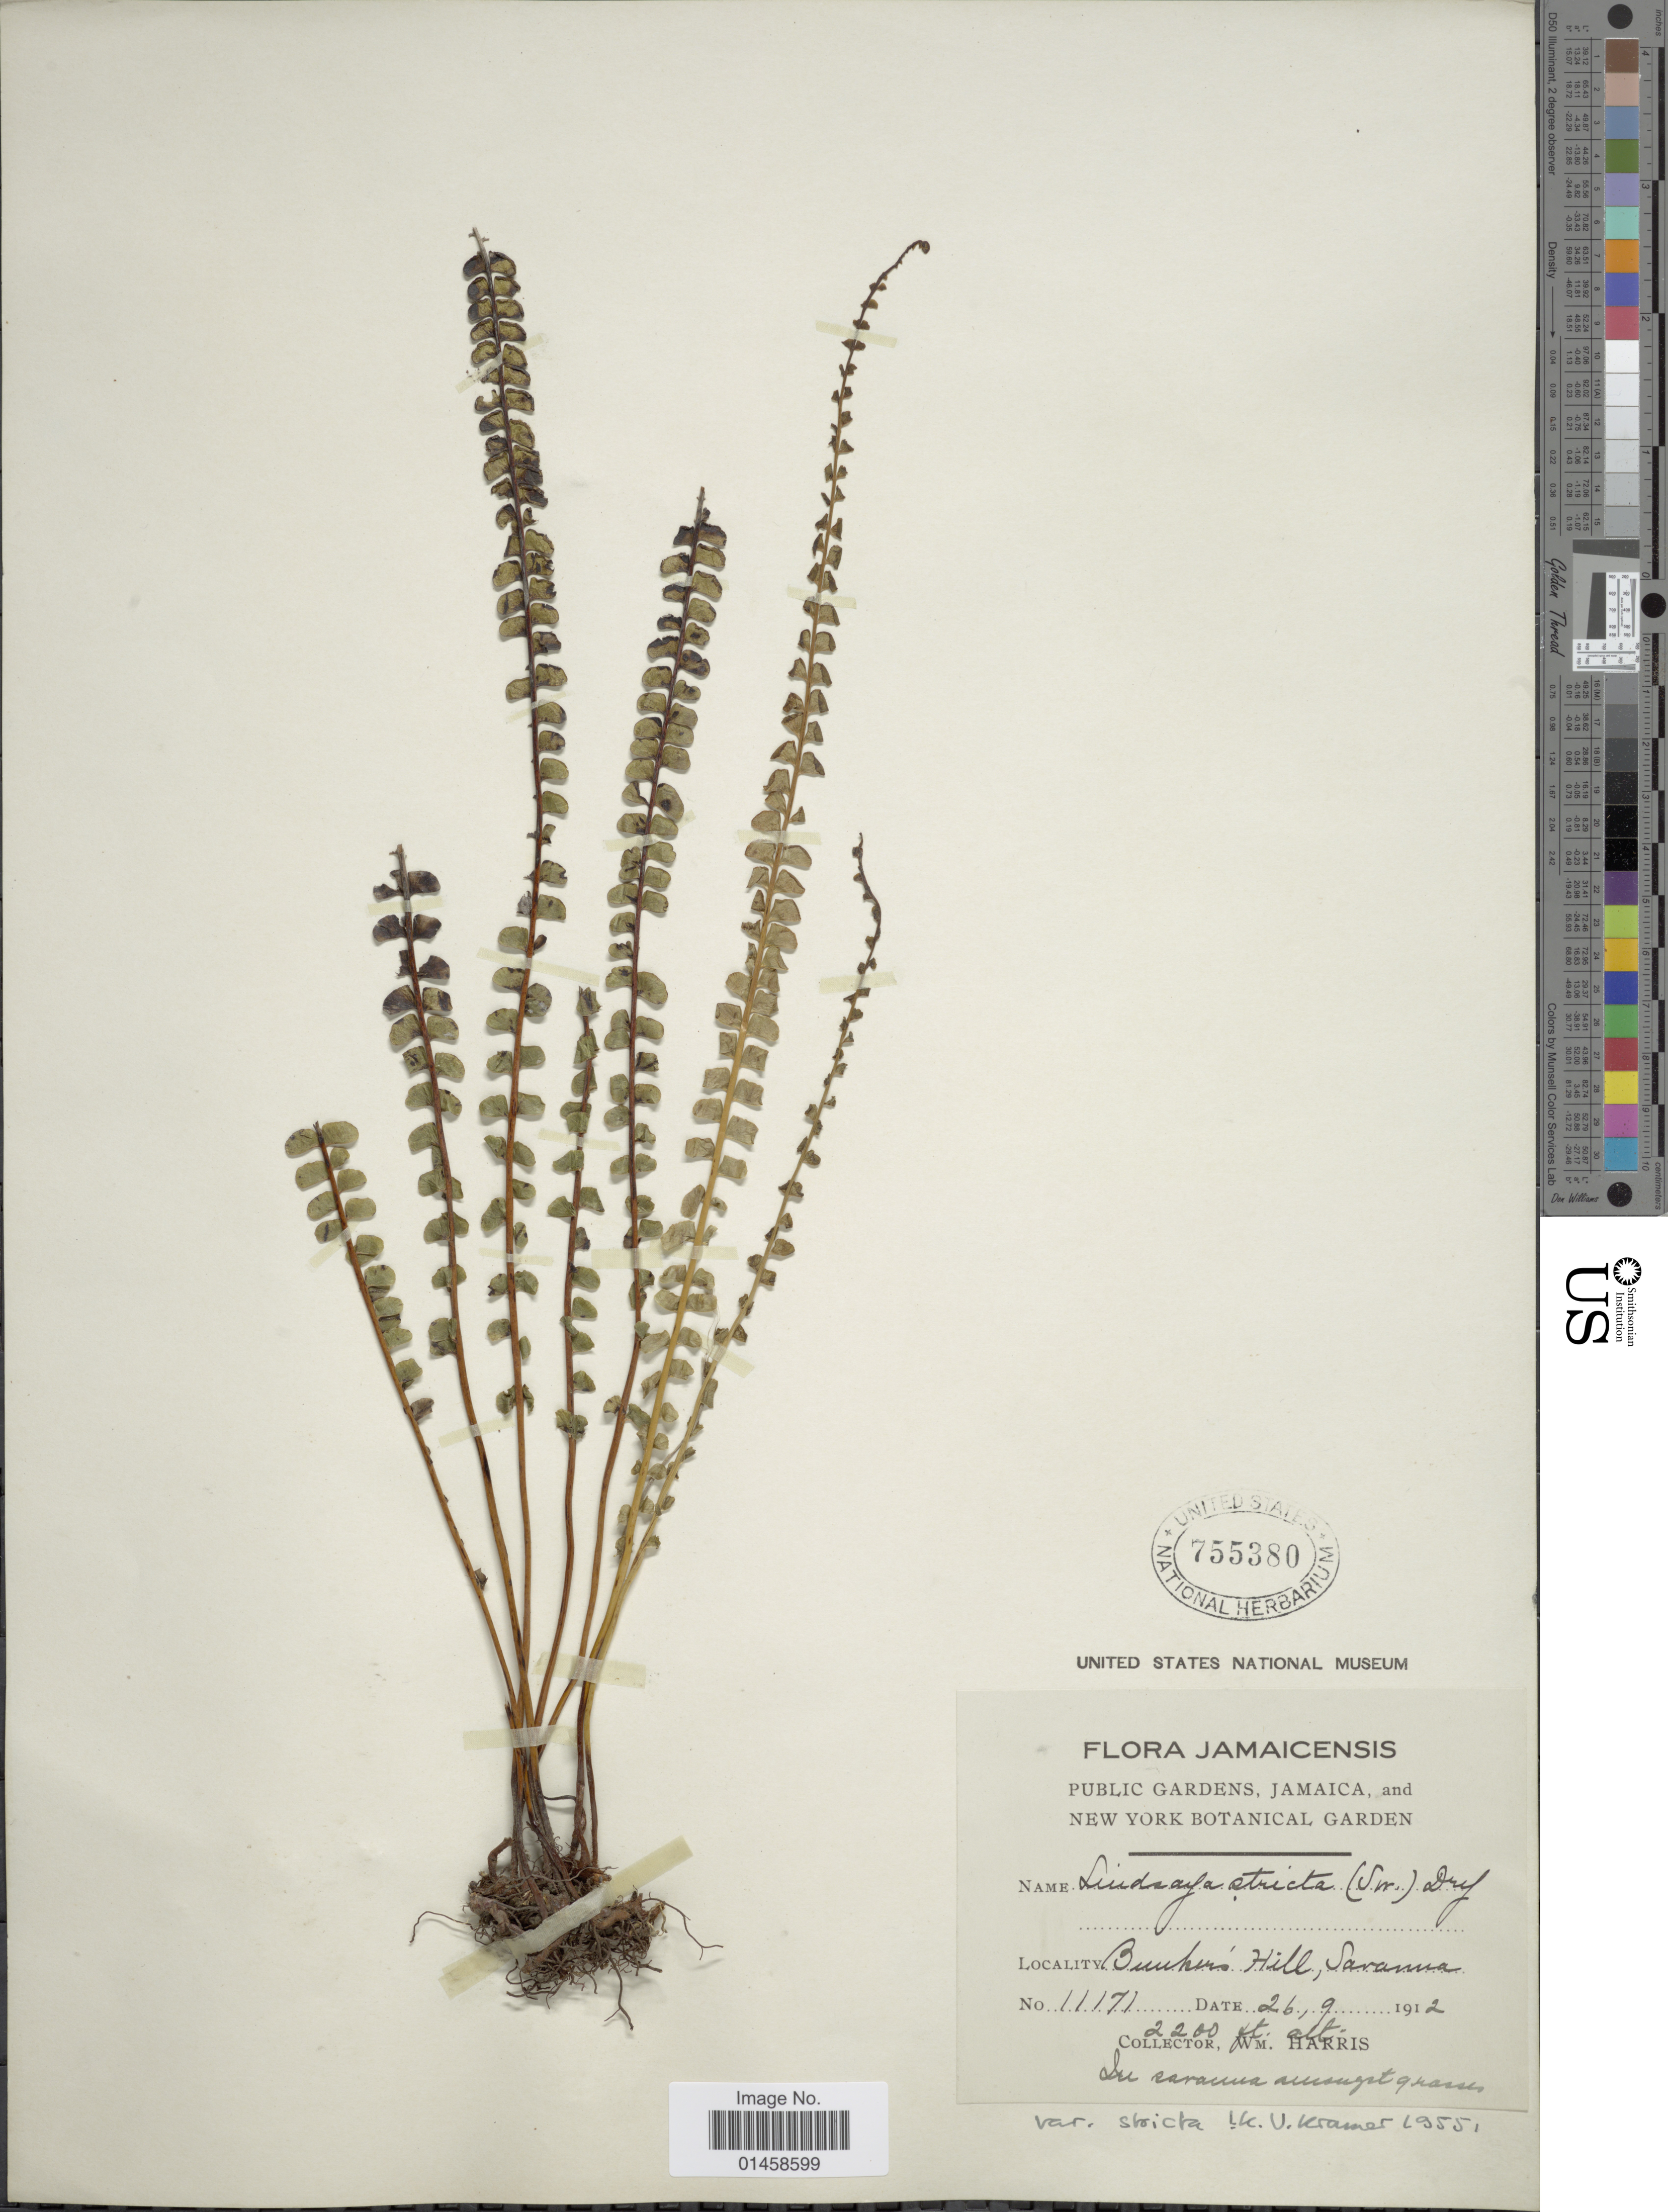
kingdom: Plantae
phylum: Tracheophyta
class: Polypodiopsida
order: Polypodiales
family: Lindsaeaceae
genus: Lindsaea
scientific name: Lindsaea stricta var. stricta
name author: (Sw.) Dryand.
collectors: W. Harris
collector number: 11171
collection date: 1912-09-26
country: Jamaica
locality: Bunker's Hill, Savanna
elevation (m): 671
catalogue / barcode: US 755380